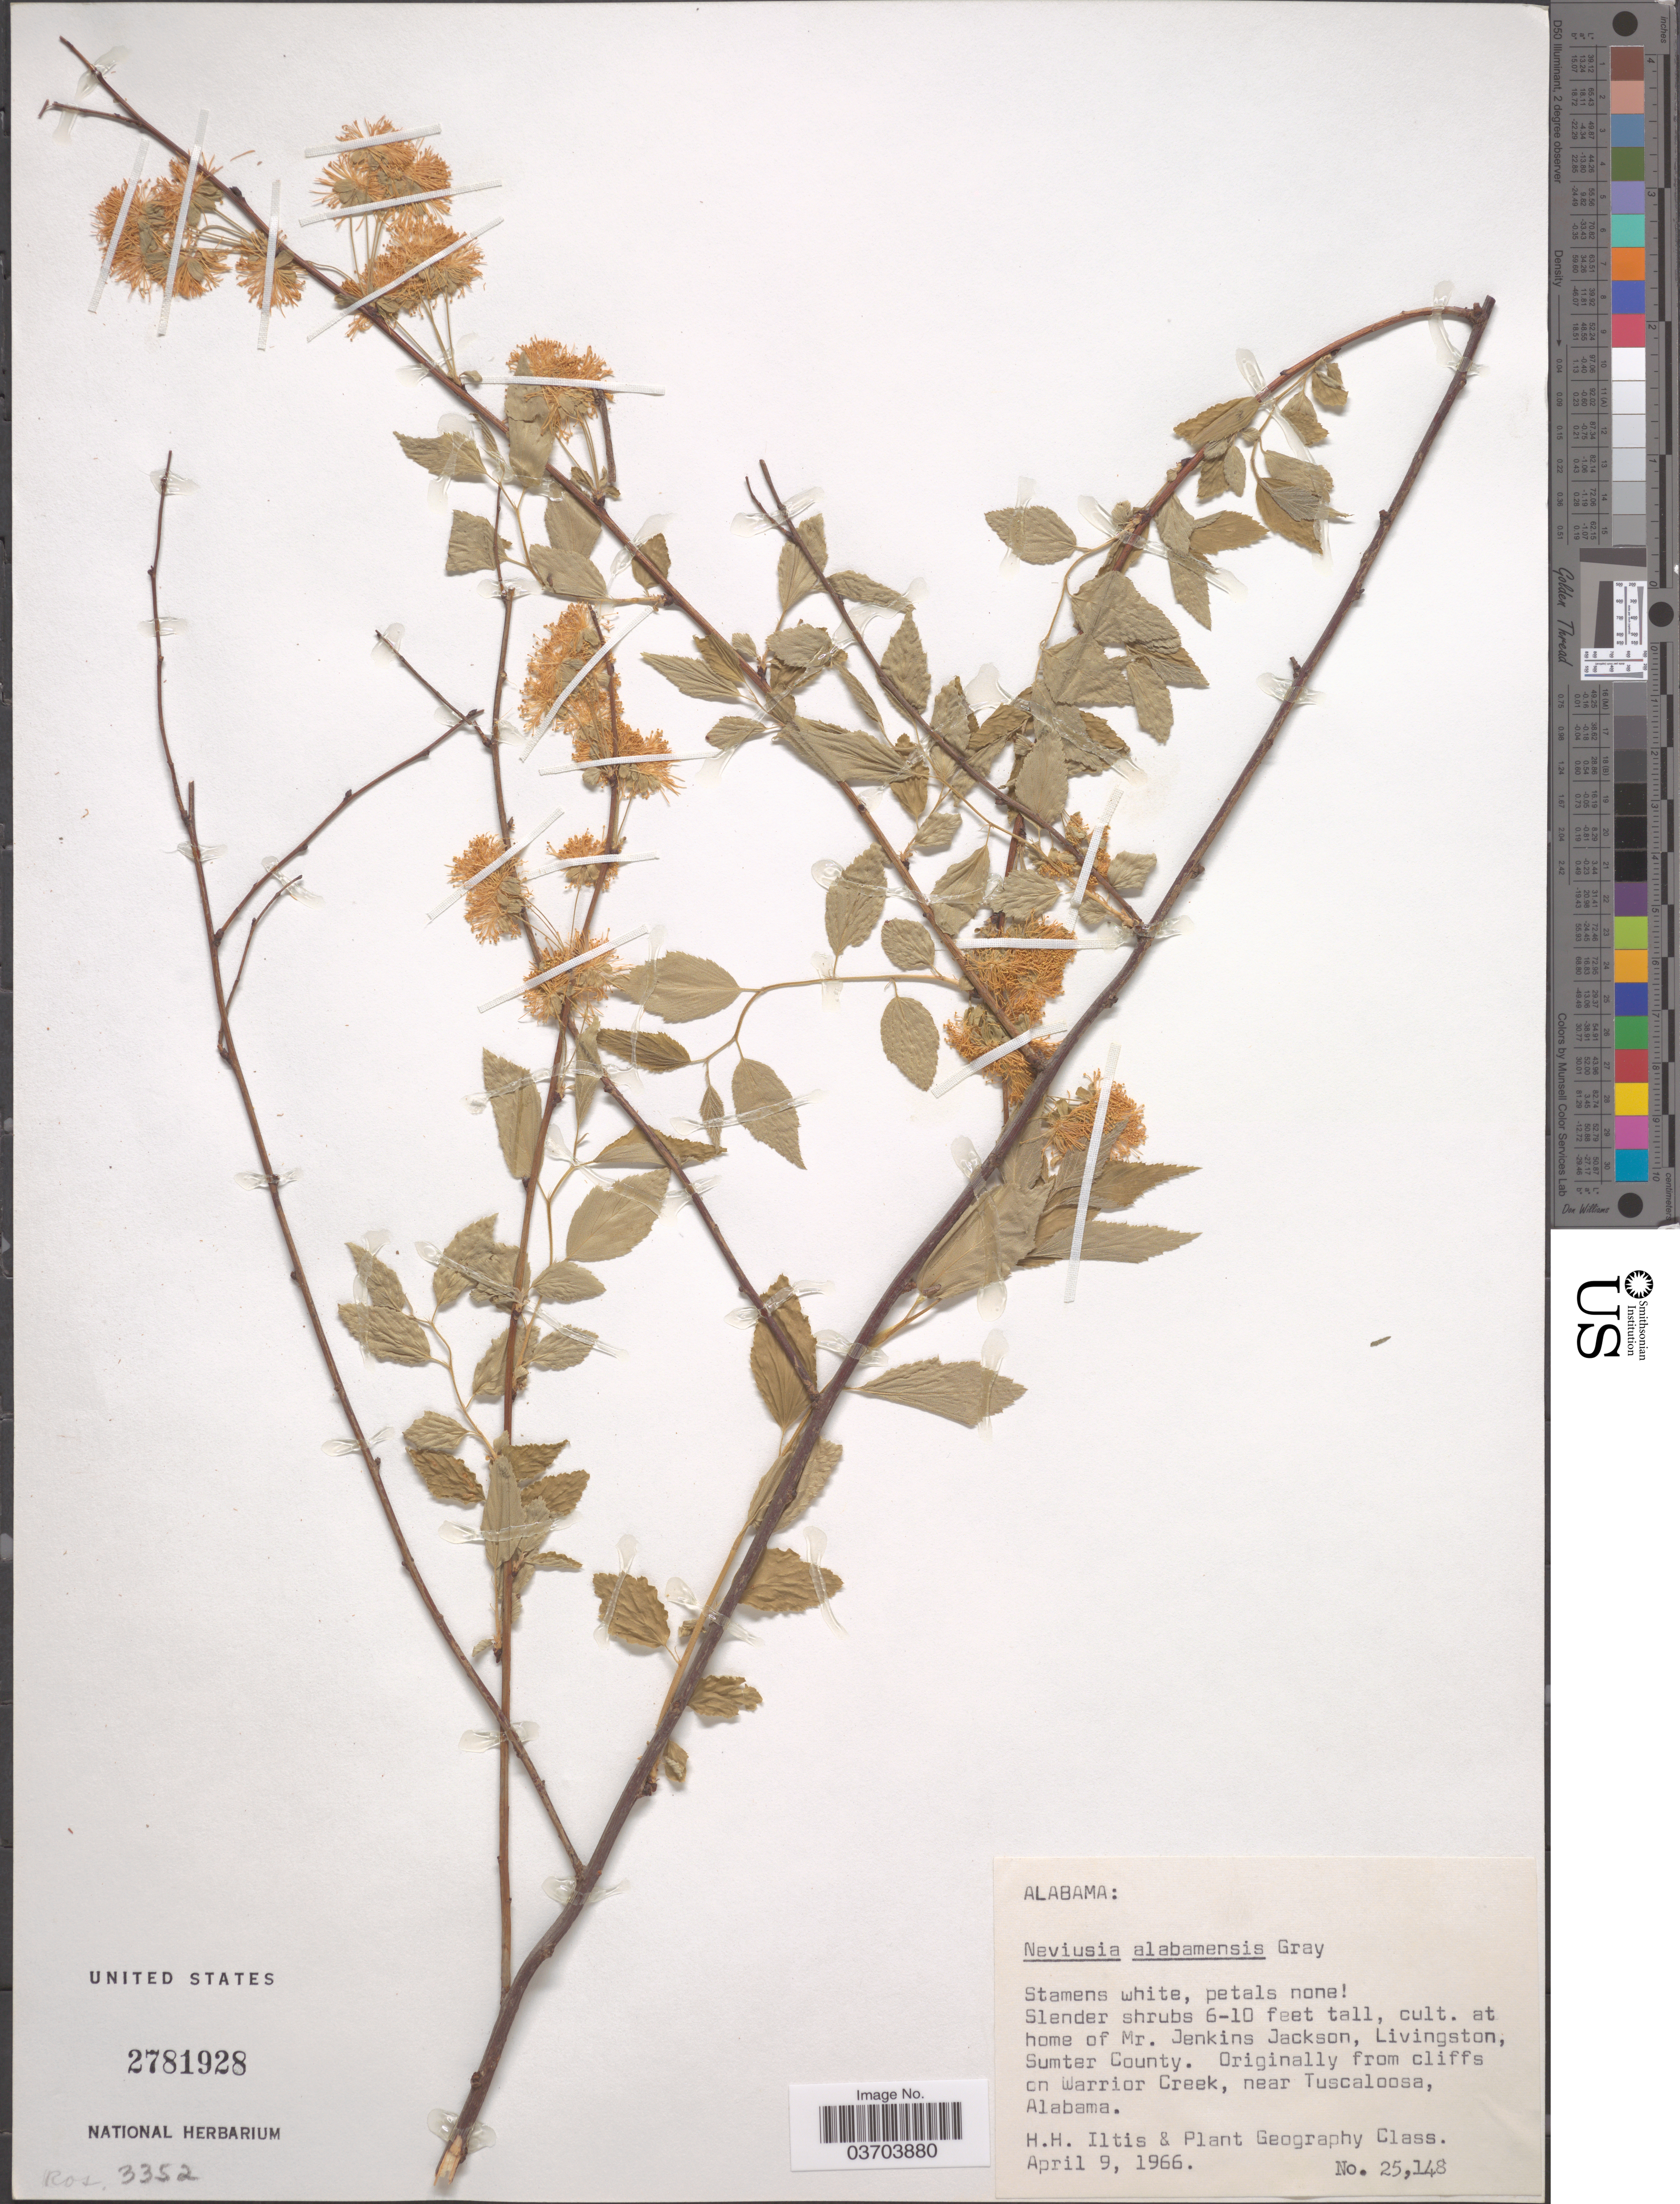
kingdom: Plantae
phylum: Tracheophyta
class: Magnoliopsida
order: Rosales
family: Rosaceae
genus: Neviusia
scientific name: Neviusia alabamensis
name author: A. Gray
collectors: H. H. Iltis & Plant Geography Class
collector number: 25148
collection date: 1966-04-09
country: United States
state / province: Alabama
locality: Home of Mr. Jenkins Jackson, Livingston, Sumter County.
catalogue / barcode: US 2781928